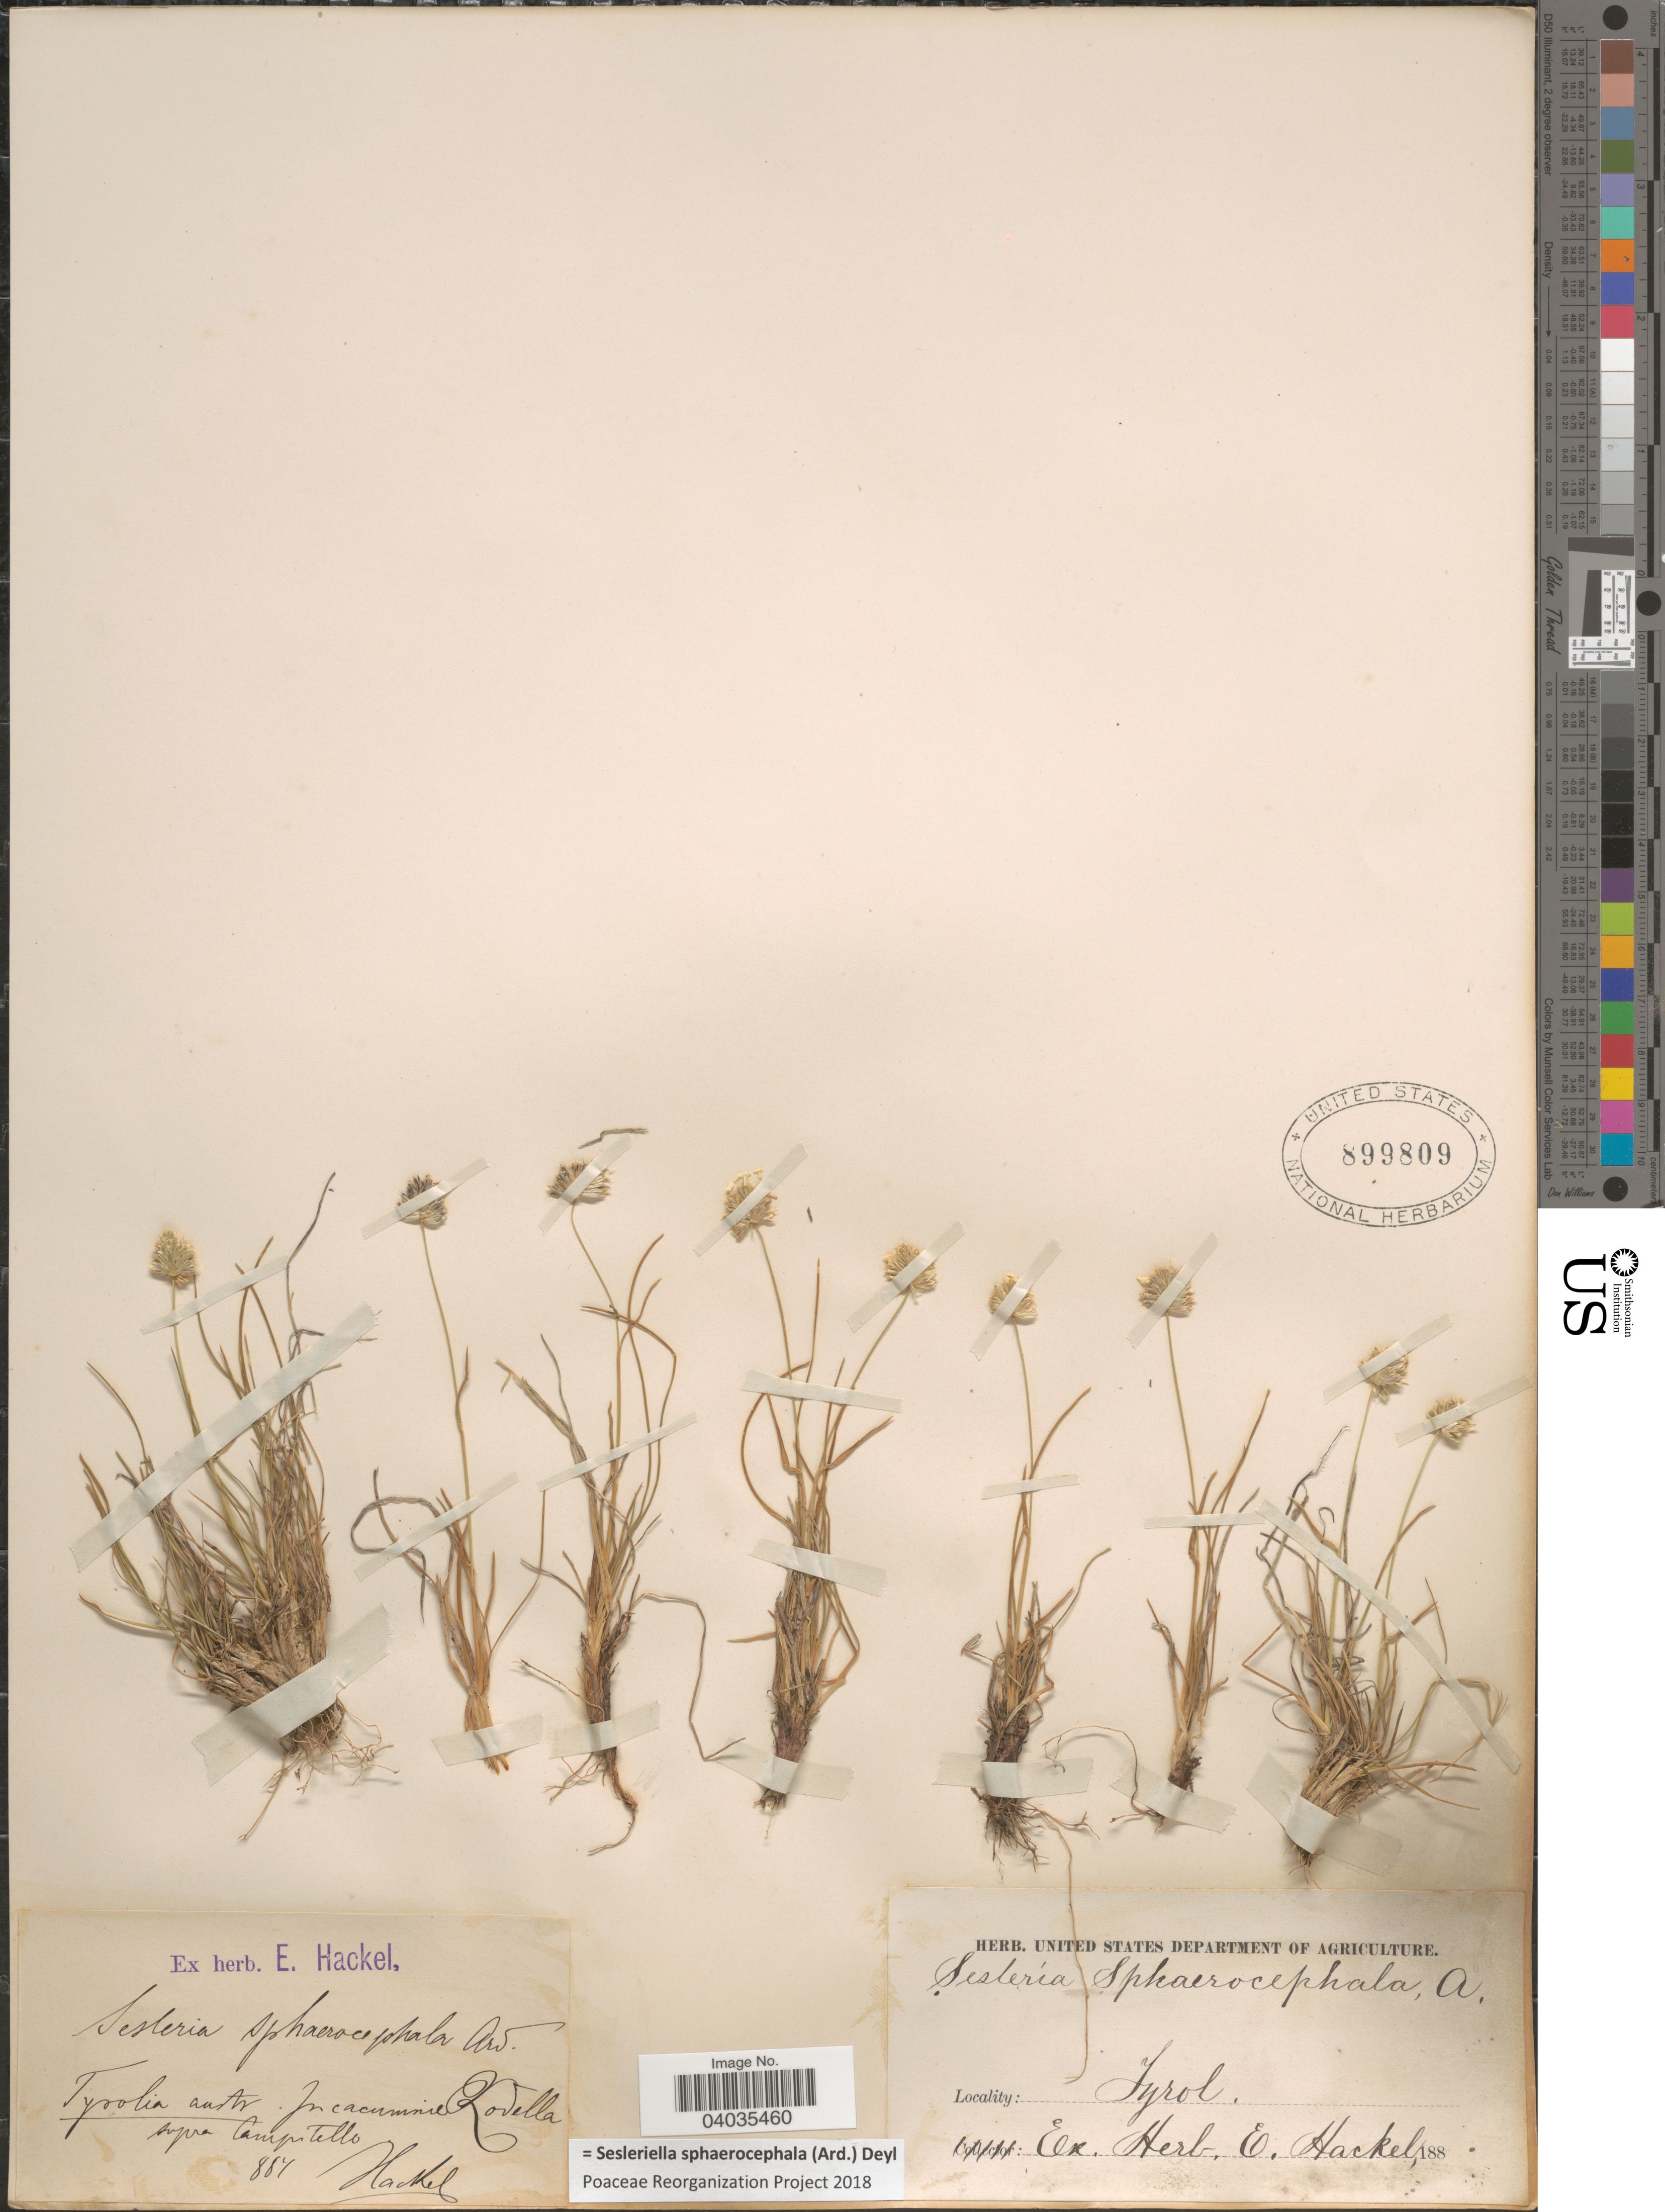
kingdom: Plantae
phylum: Tracheophyta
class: Liliopsida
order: Poales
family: Poaceae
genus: Sesleriella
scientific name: Sesleriella sphaerocephala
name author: (Ard.) Deyl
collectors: E. Hackel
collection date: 1887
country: Italy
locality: Tyrolia austr. In cacumine Lodella supra Campitello. Tyrol.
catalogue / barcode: US 899809